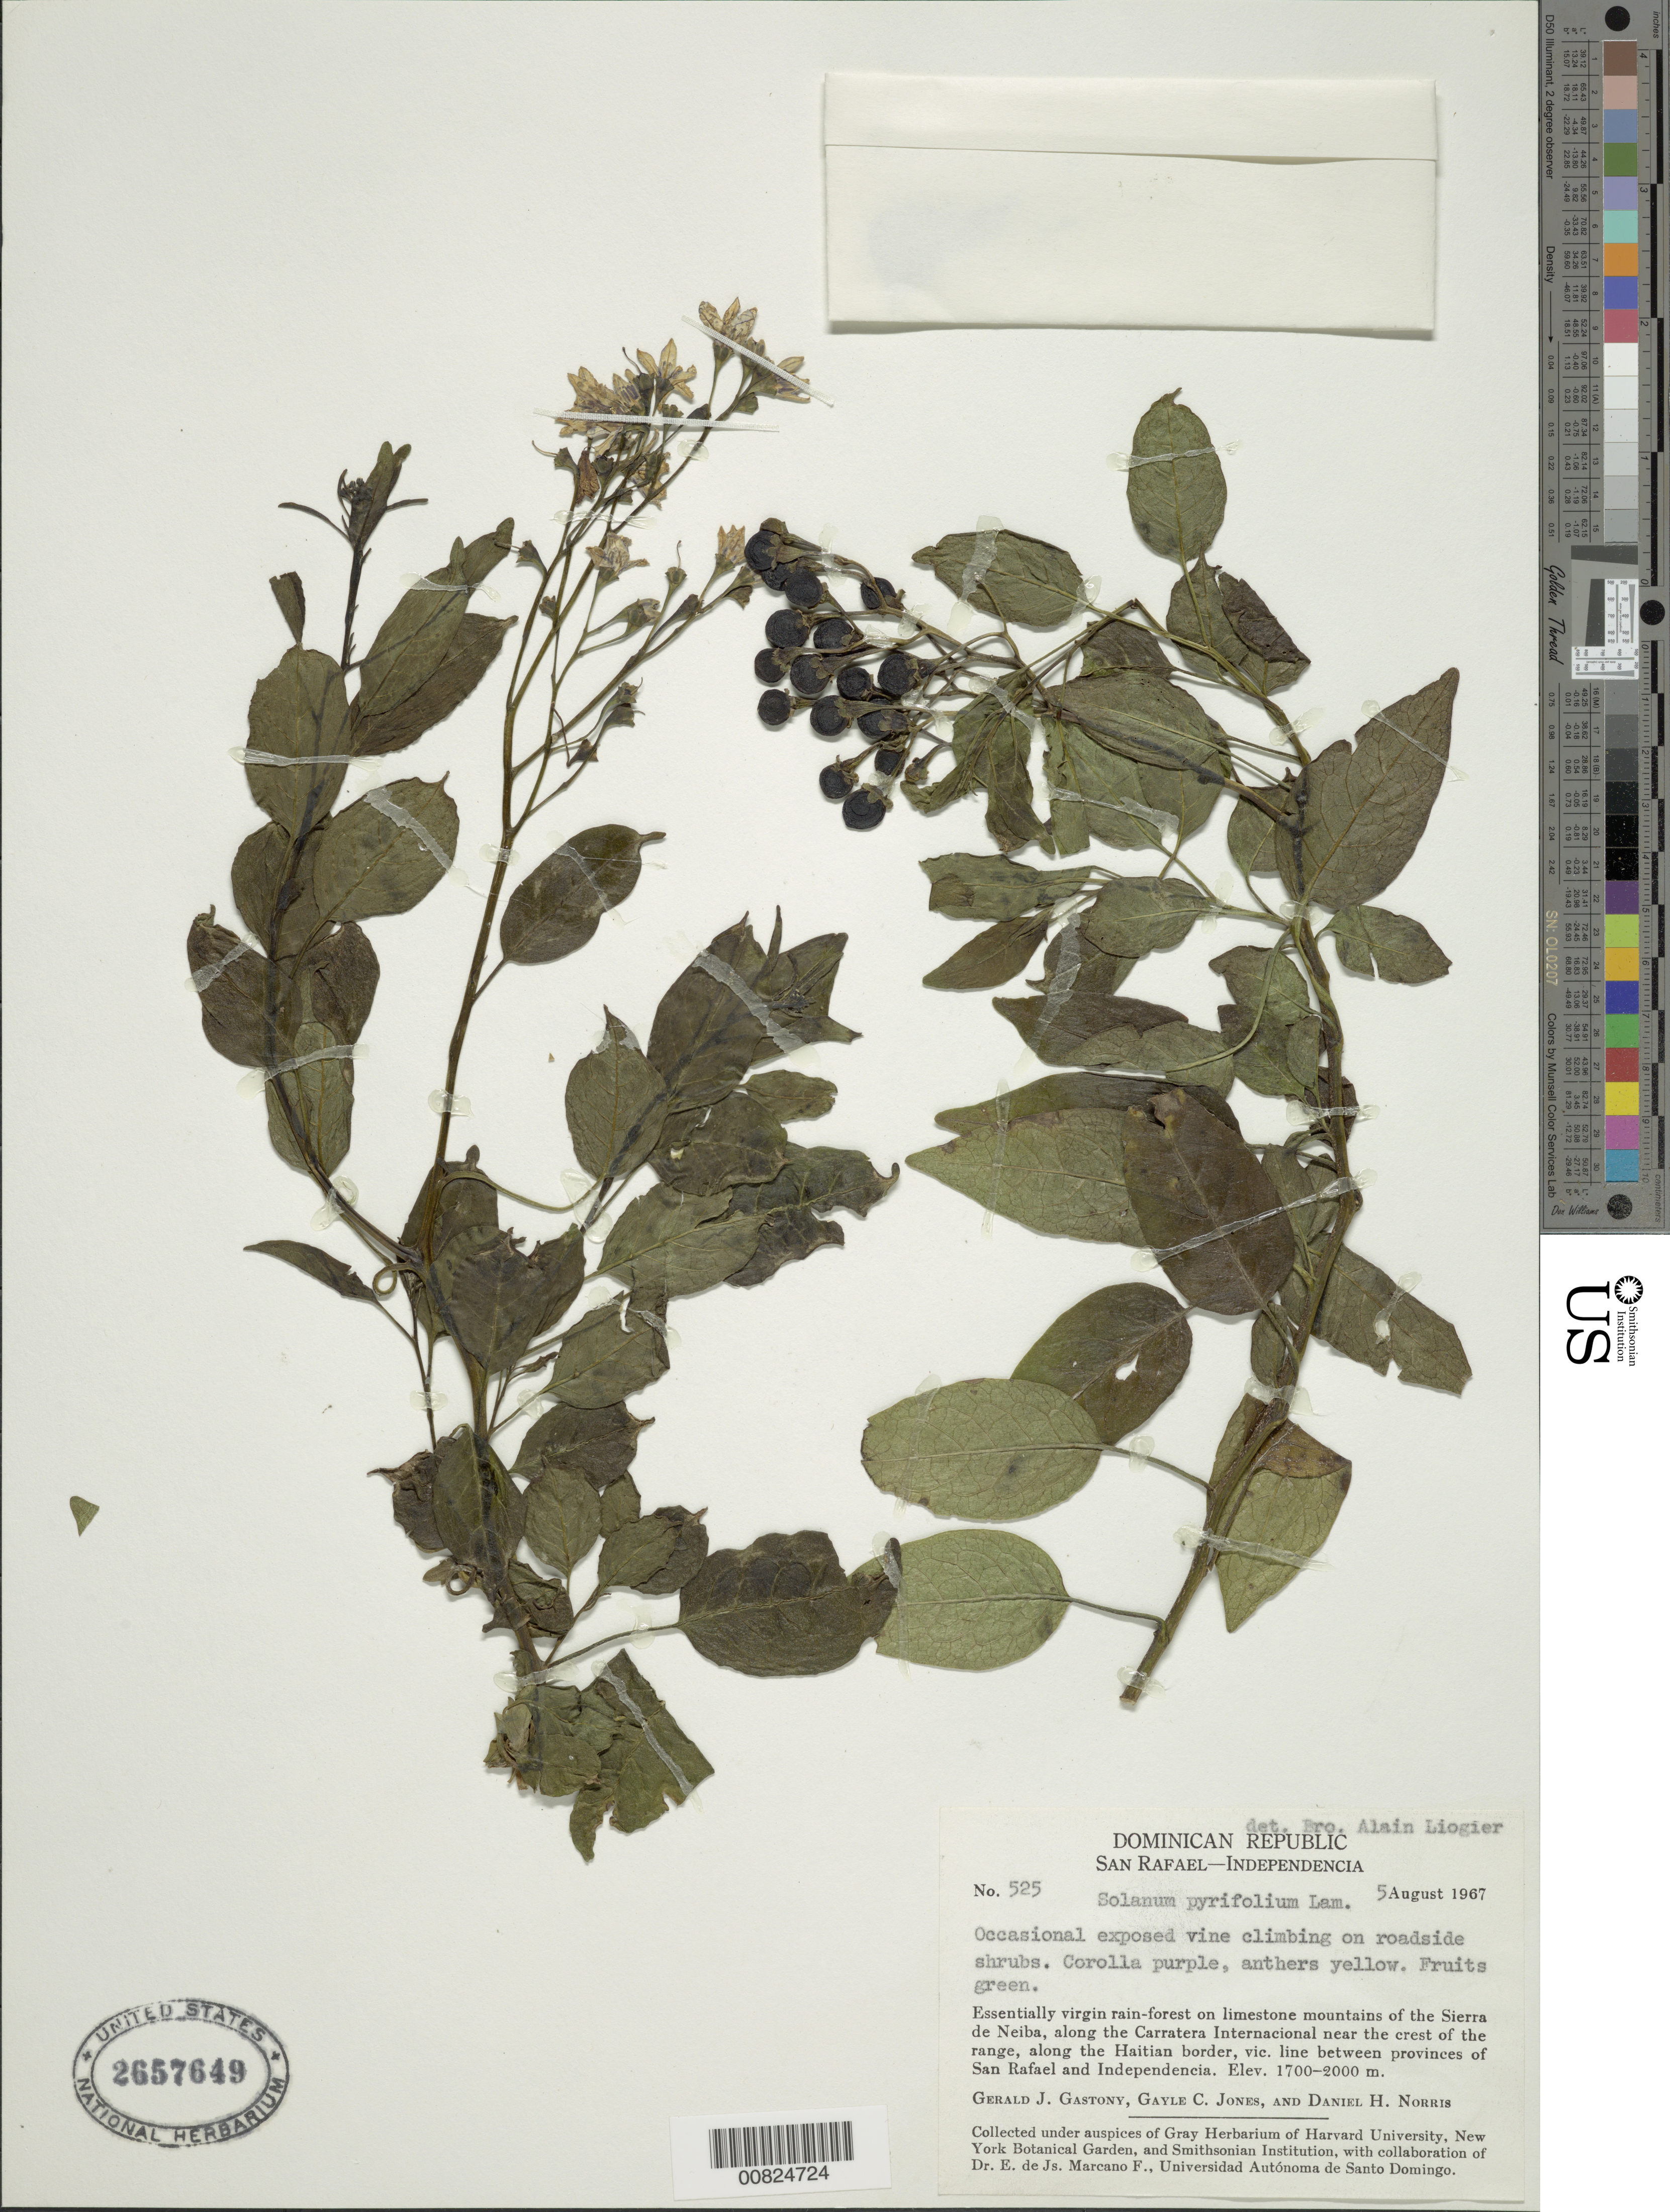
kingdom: Plantae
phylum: Tracheophyta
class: Magnoliopsida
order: Solanales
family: Solanaceae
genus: Solanum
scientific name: Solanum pyrifolium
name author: Lam.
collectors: G. Gastony, G. C. Jones & D. H. Norris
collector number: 525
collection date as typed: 05 Aug 1967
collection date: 1967-08-05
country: Dominican Republic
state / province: Independencia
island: Hispaniola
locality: Sierra de Neiba, along the Carratera Internacional near the crest of the range, along Haitian border, vic. line between provinces of San Rafael and Independencia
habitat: On roadside shrubs in virgin rain-forest onlimestone mountains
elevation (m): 1700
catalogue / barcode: US 2657649